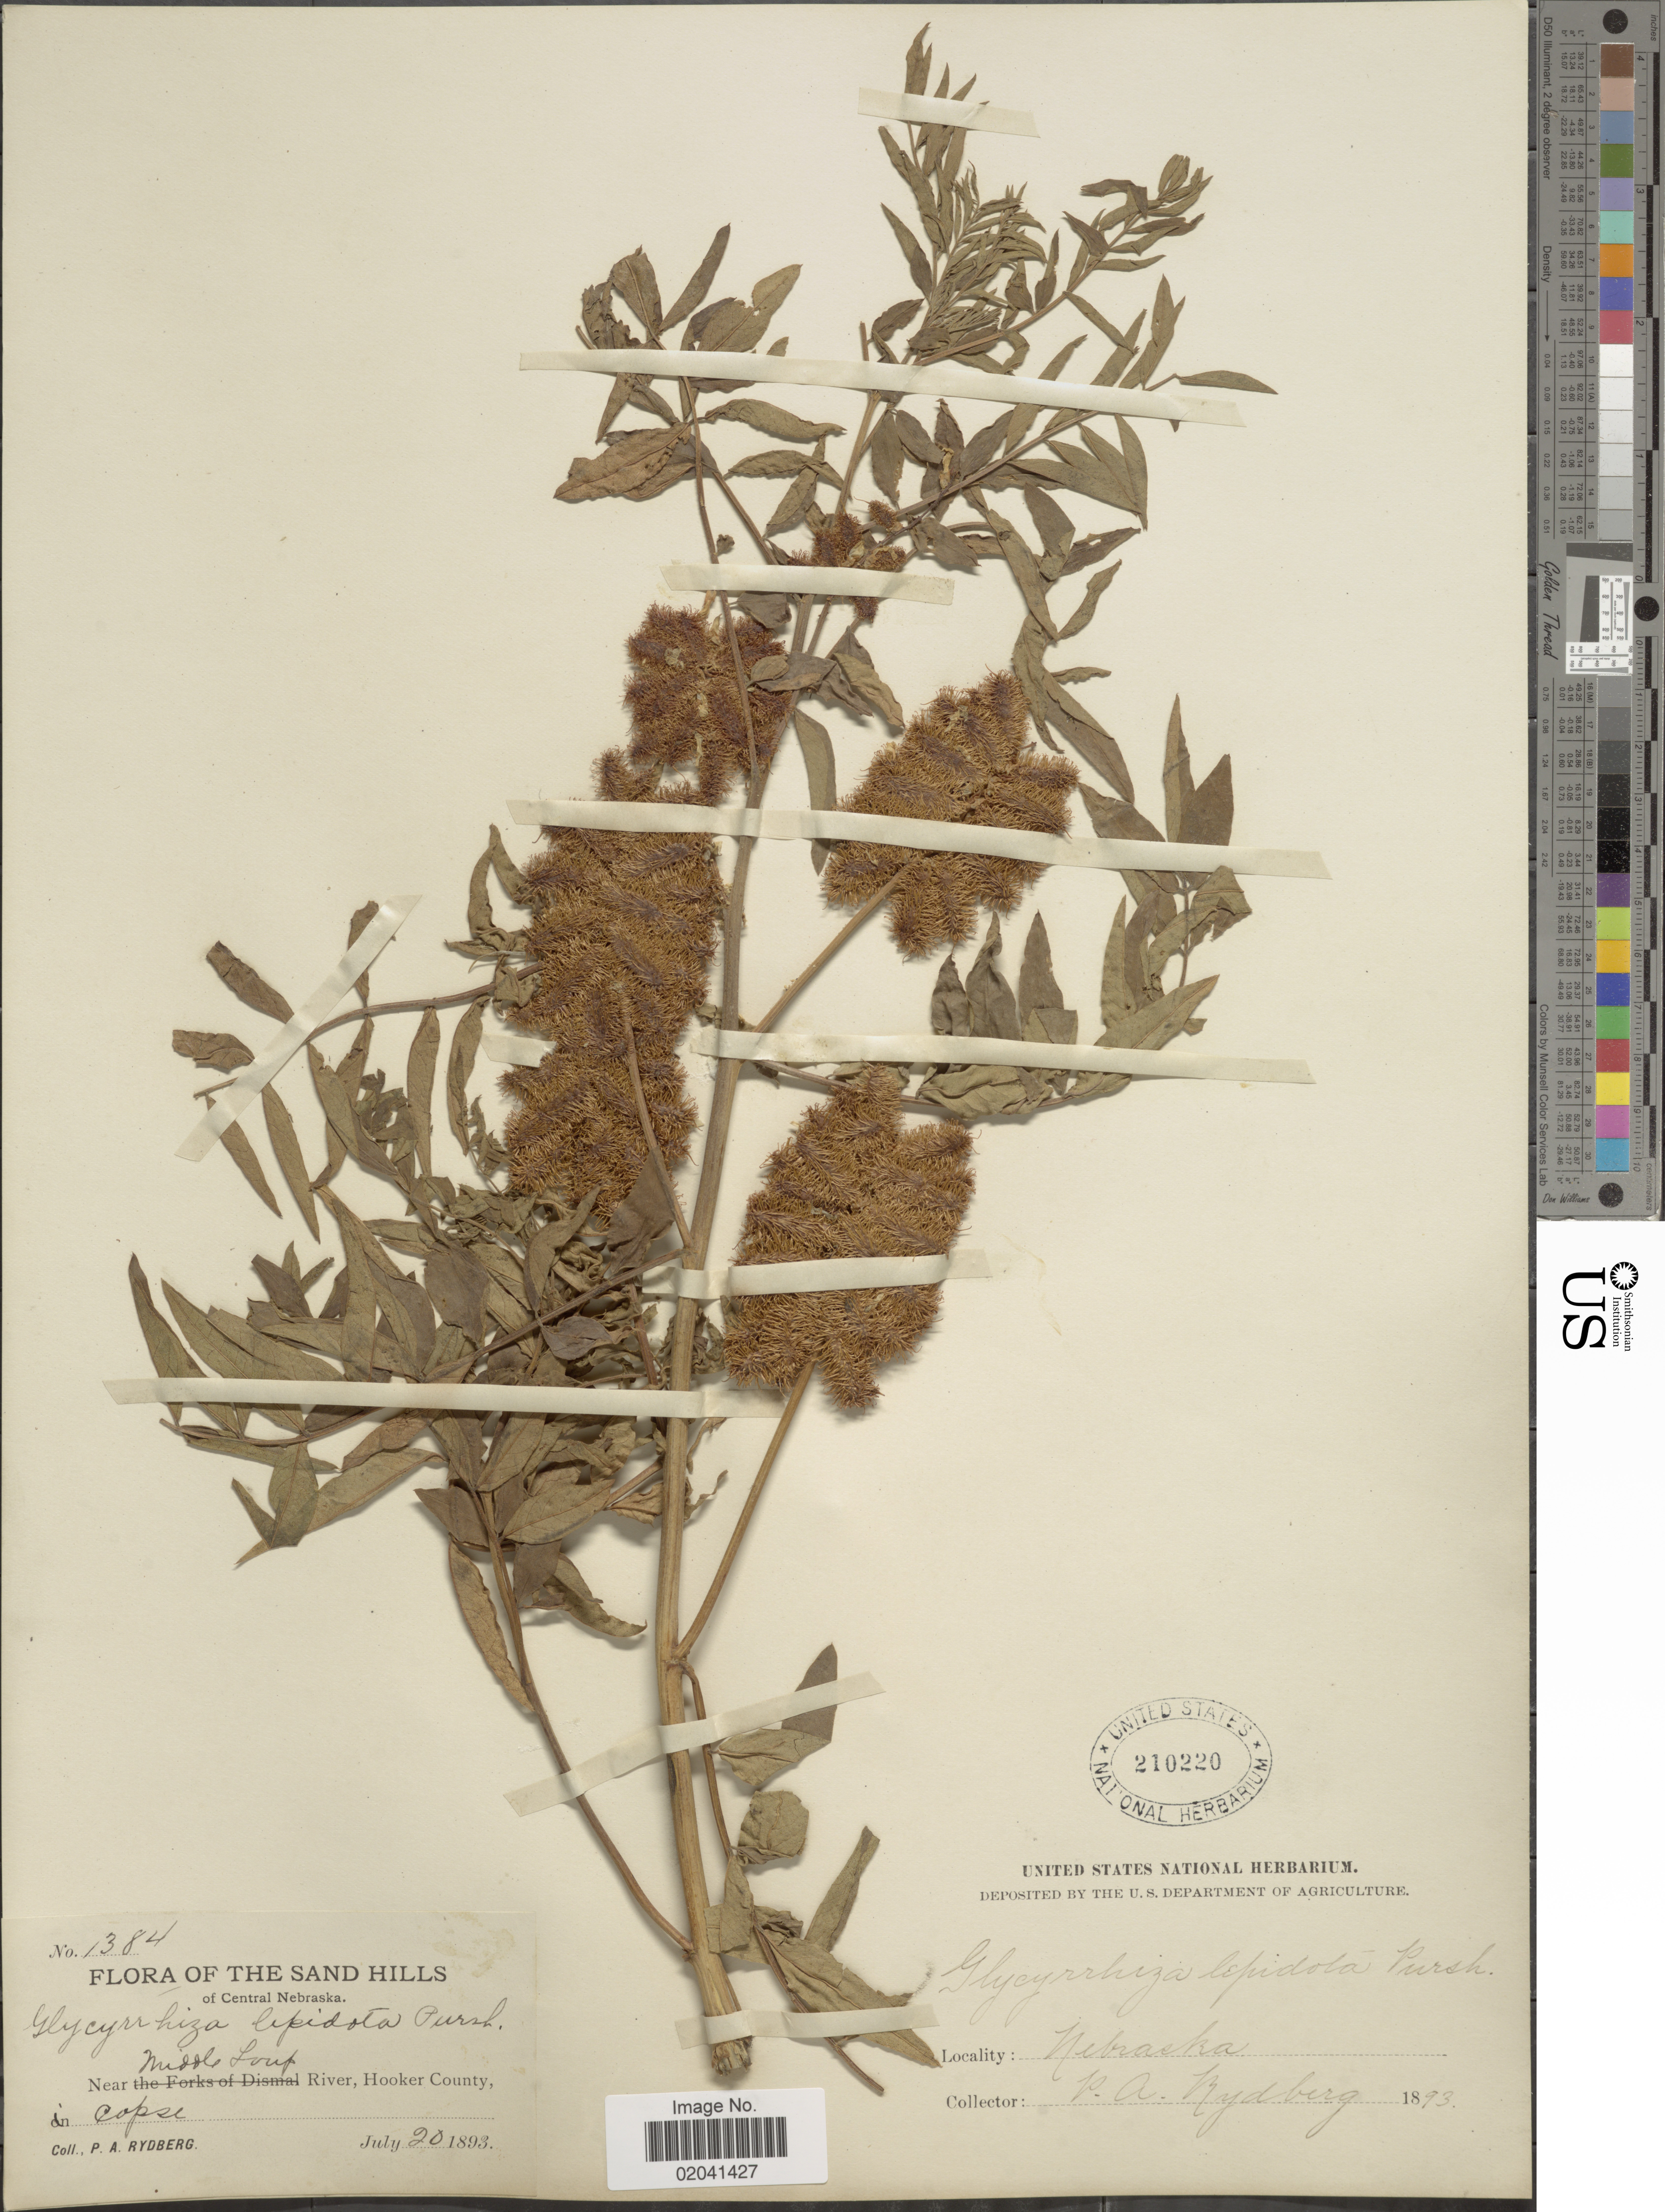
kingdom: Plantae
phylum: Tracheophyta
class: Magnoliopsida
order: Fabales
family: Fabaceae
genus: Glycyrrhiza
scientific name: Glycyrrhiza lepidota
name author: Pursh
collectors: P. A. Rydberg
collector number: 1384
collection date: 1893-07-20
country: United States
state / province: Nebraska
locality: Sand Hills. Central Nebraska. Middle Loup River, Hooker County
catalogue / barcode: US 210220